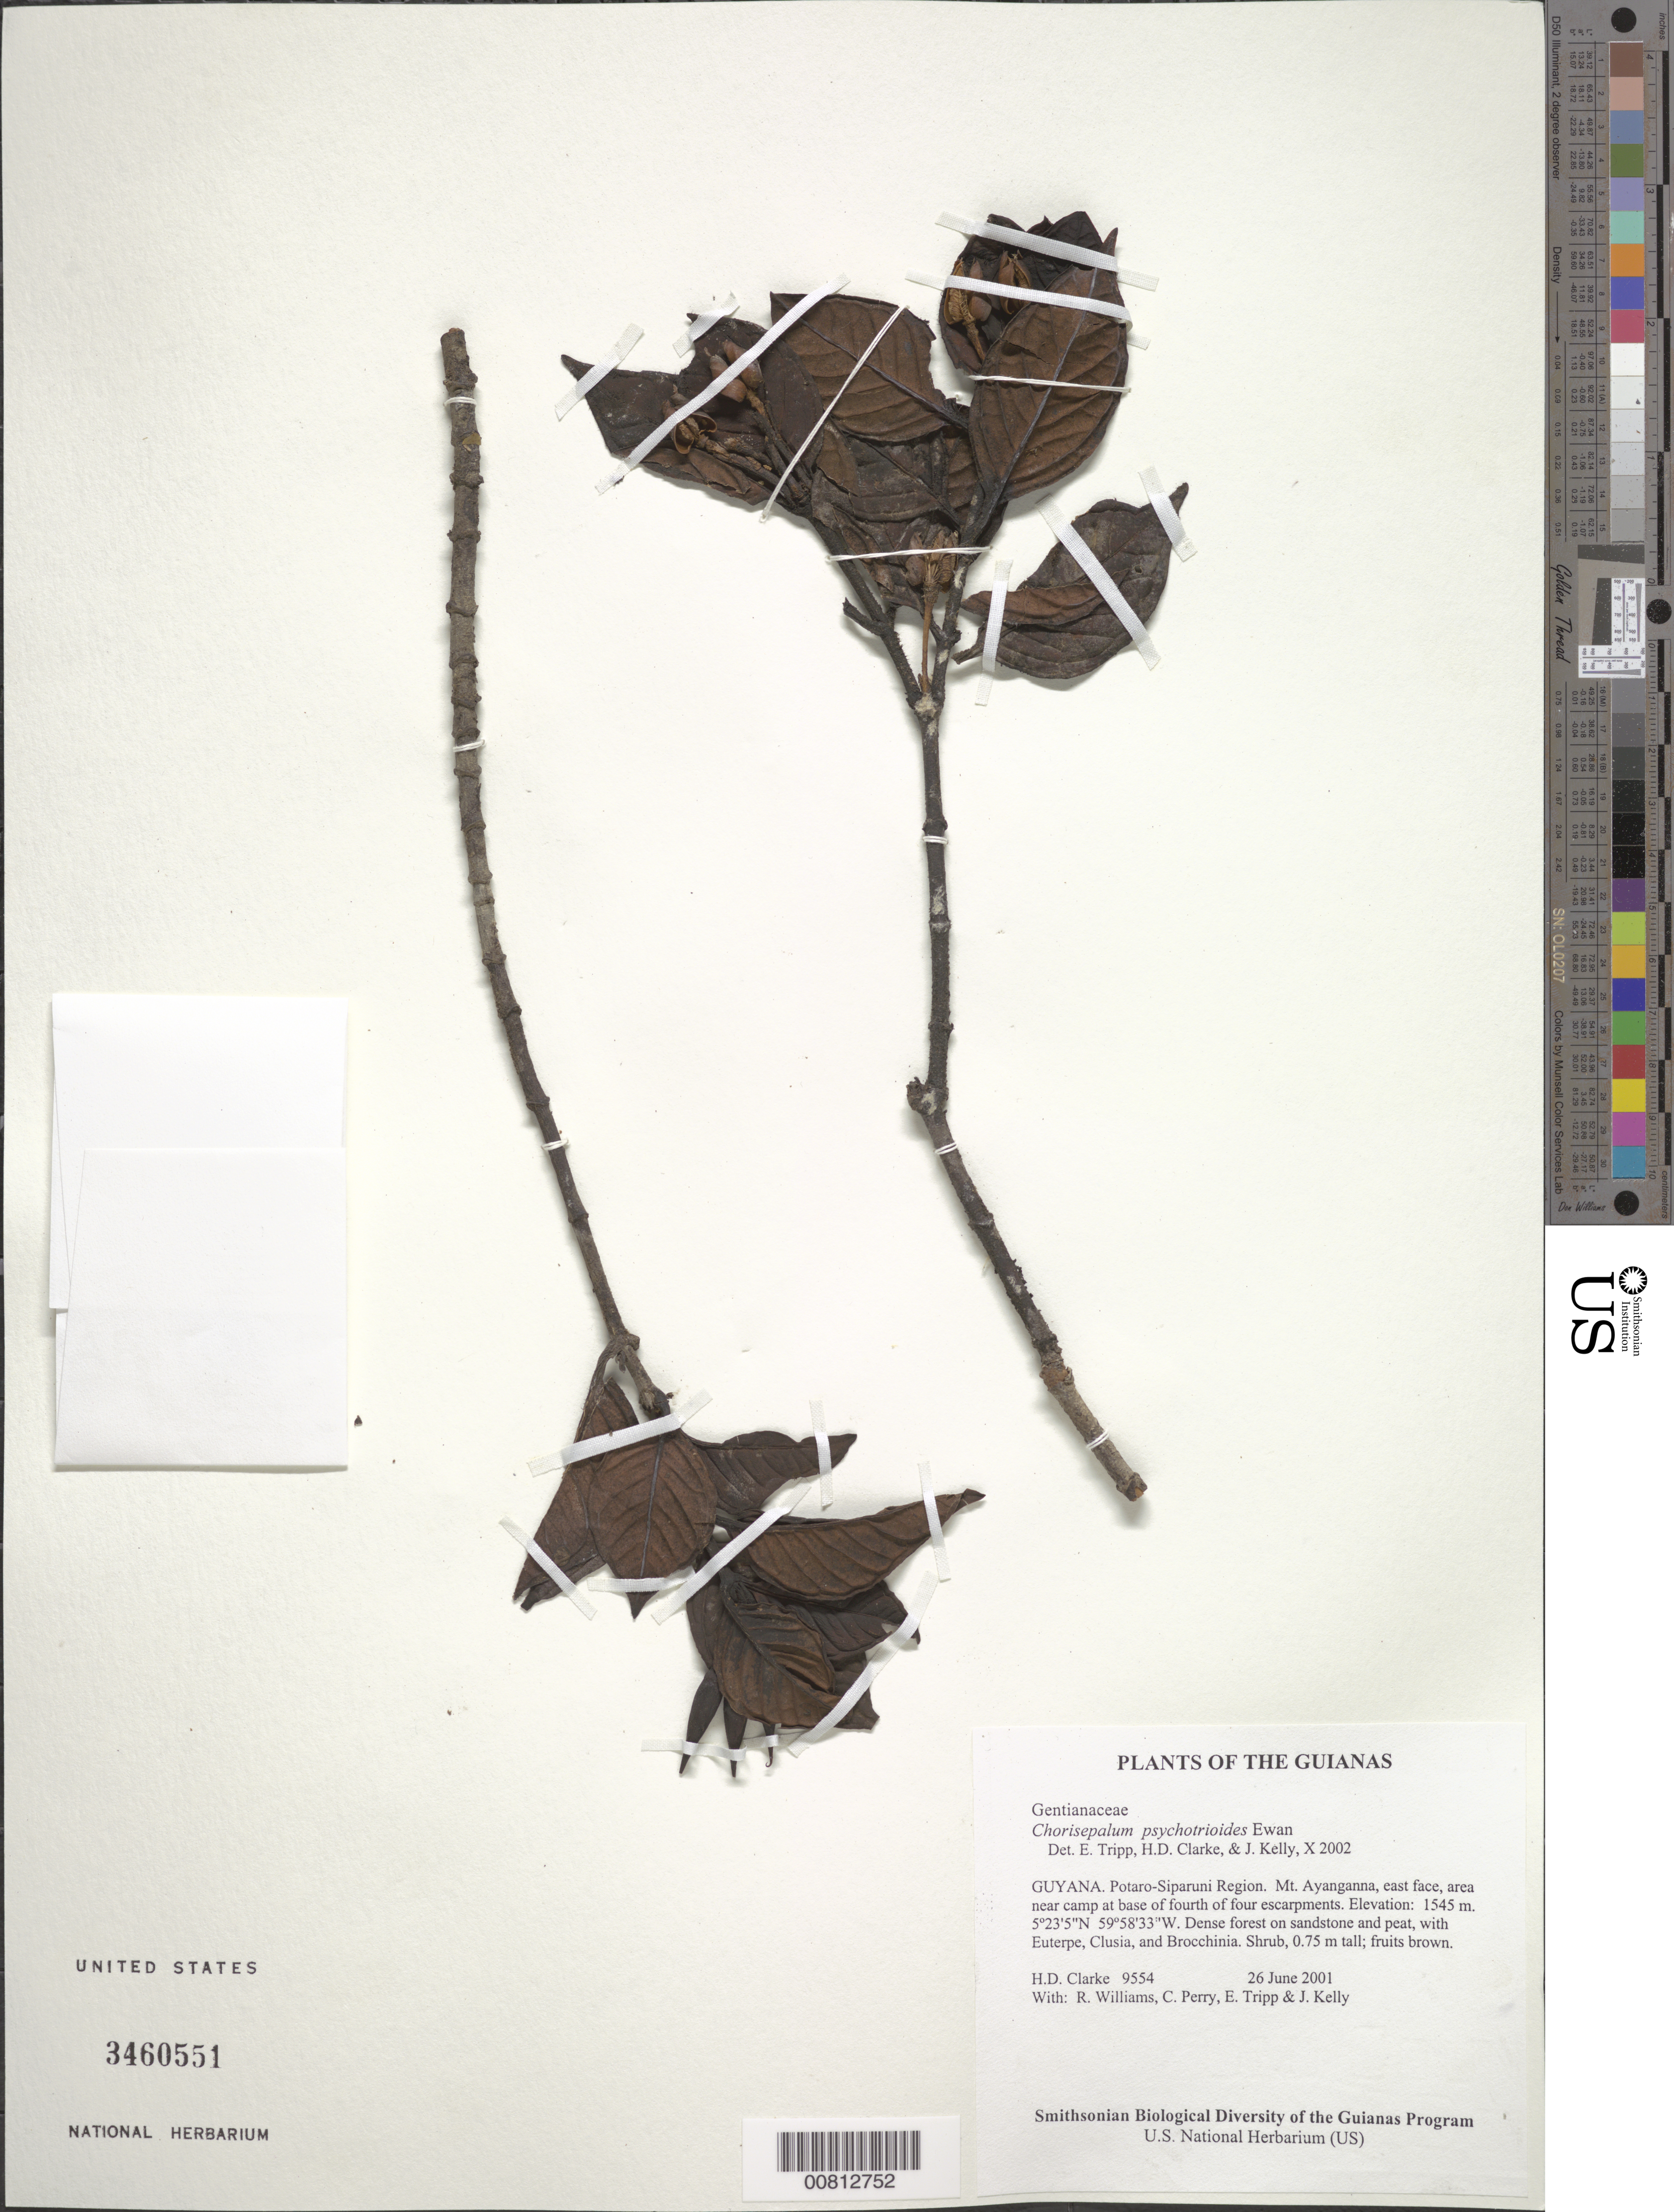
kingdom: Plantae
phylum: Tracheophyta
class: Magnoliopsida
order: Gentianales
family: Gentianaceae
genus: Chorisepalum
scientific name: Chorisepalum psychotrioides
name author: Ewan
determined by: Kelly, J.; Clarke, H. D.; Tripp, E. A.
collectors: H. D. Clarke, R. Williams, C. Perry, E. Tripp & J. Kelly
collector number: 9554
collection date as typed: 26 June 2001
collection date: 2001-06-26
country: Guyana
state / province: Potaro-Siparuni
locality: Mt. Ayanganna, east face, area near camp at base of fourth of four escarpments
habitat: Dense forest on sandstone and peat, with Euterpe, Clusia, and Brocchinia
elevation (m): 1545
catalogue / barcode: US 3460551